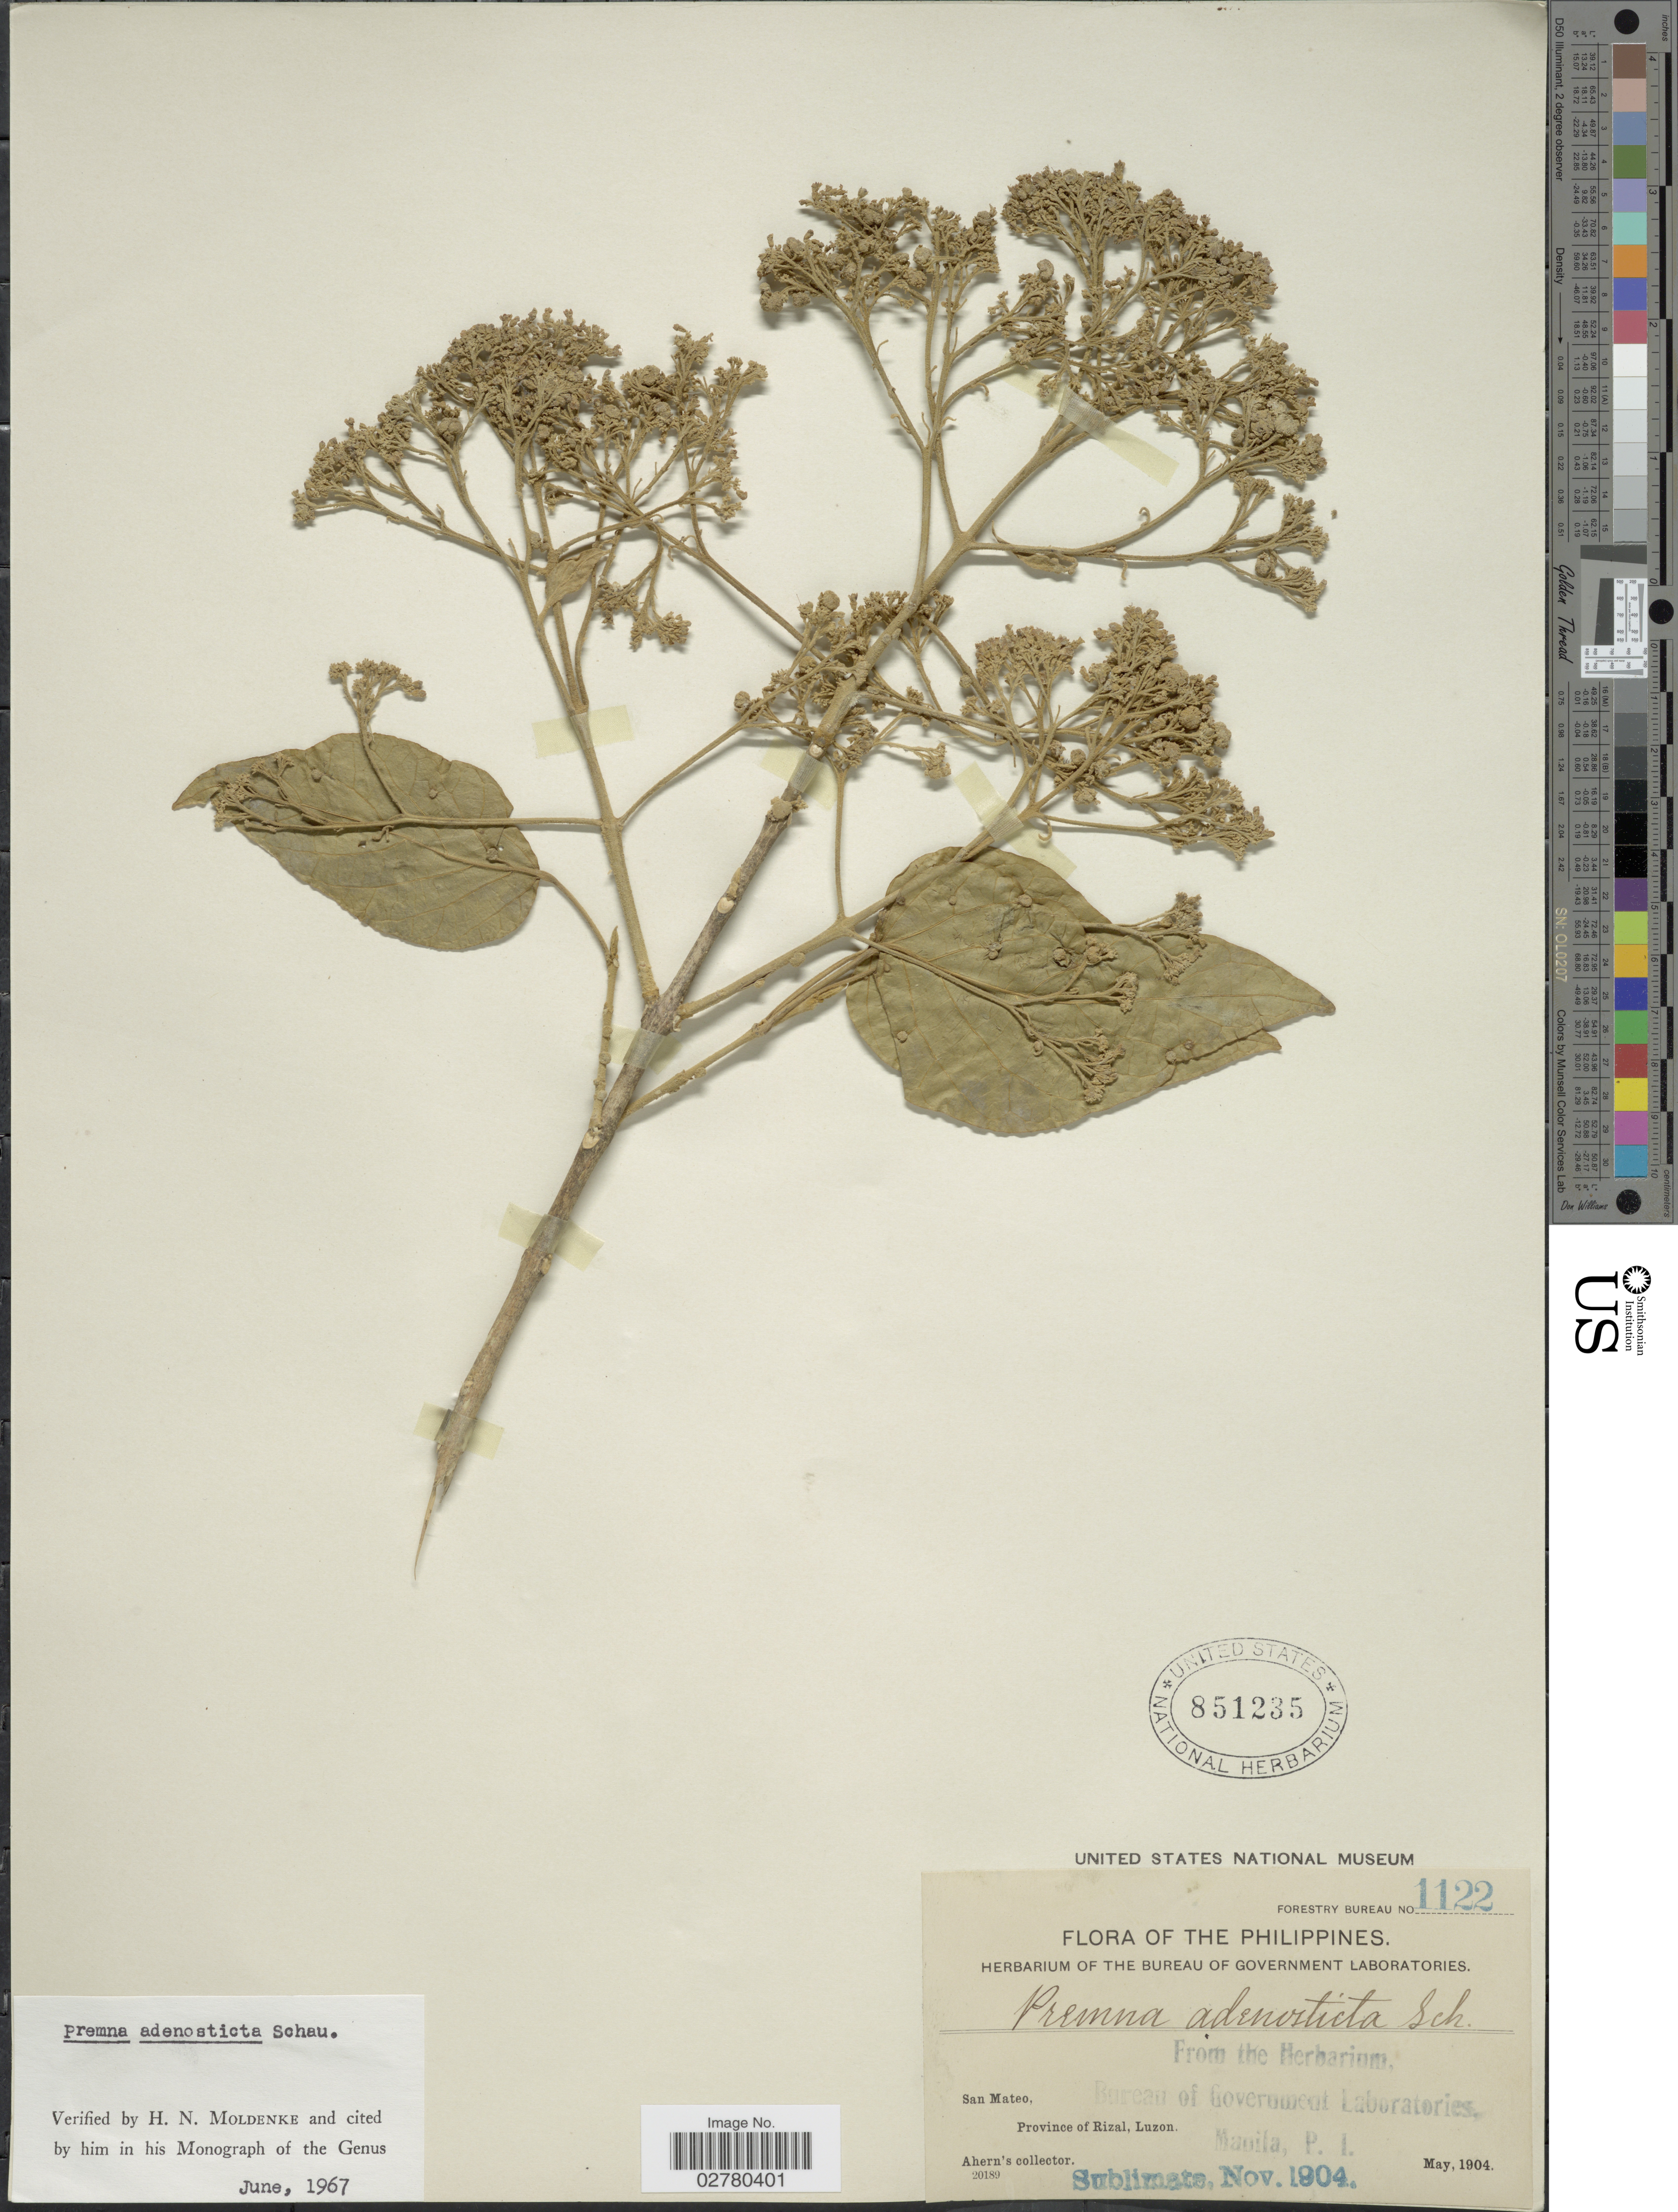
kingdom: Plantae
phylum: Tracheophyta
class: Magnoliopsida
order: Lamiales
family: Lamiaceae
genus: Premna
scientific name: Premna adenosticta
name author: Schauer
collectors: Ahern's collector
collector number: Forestry Bureau 1122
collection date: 1904-05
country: Philippines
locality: San Mateo, Province of Rizal, Luzon.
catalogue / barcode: US 851235